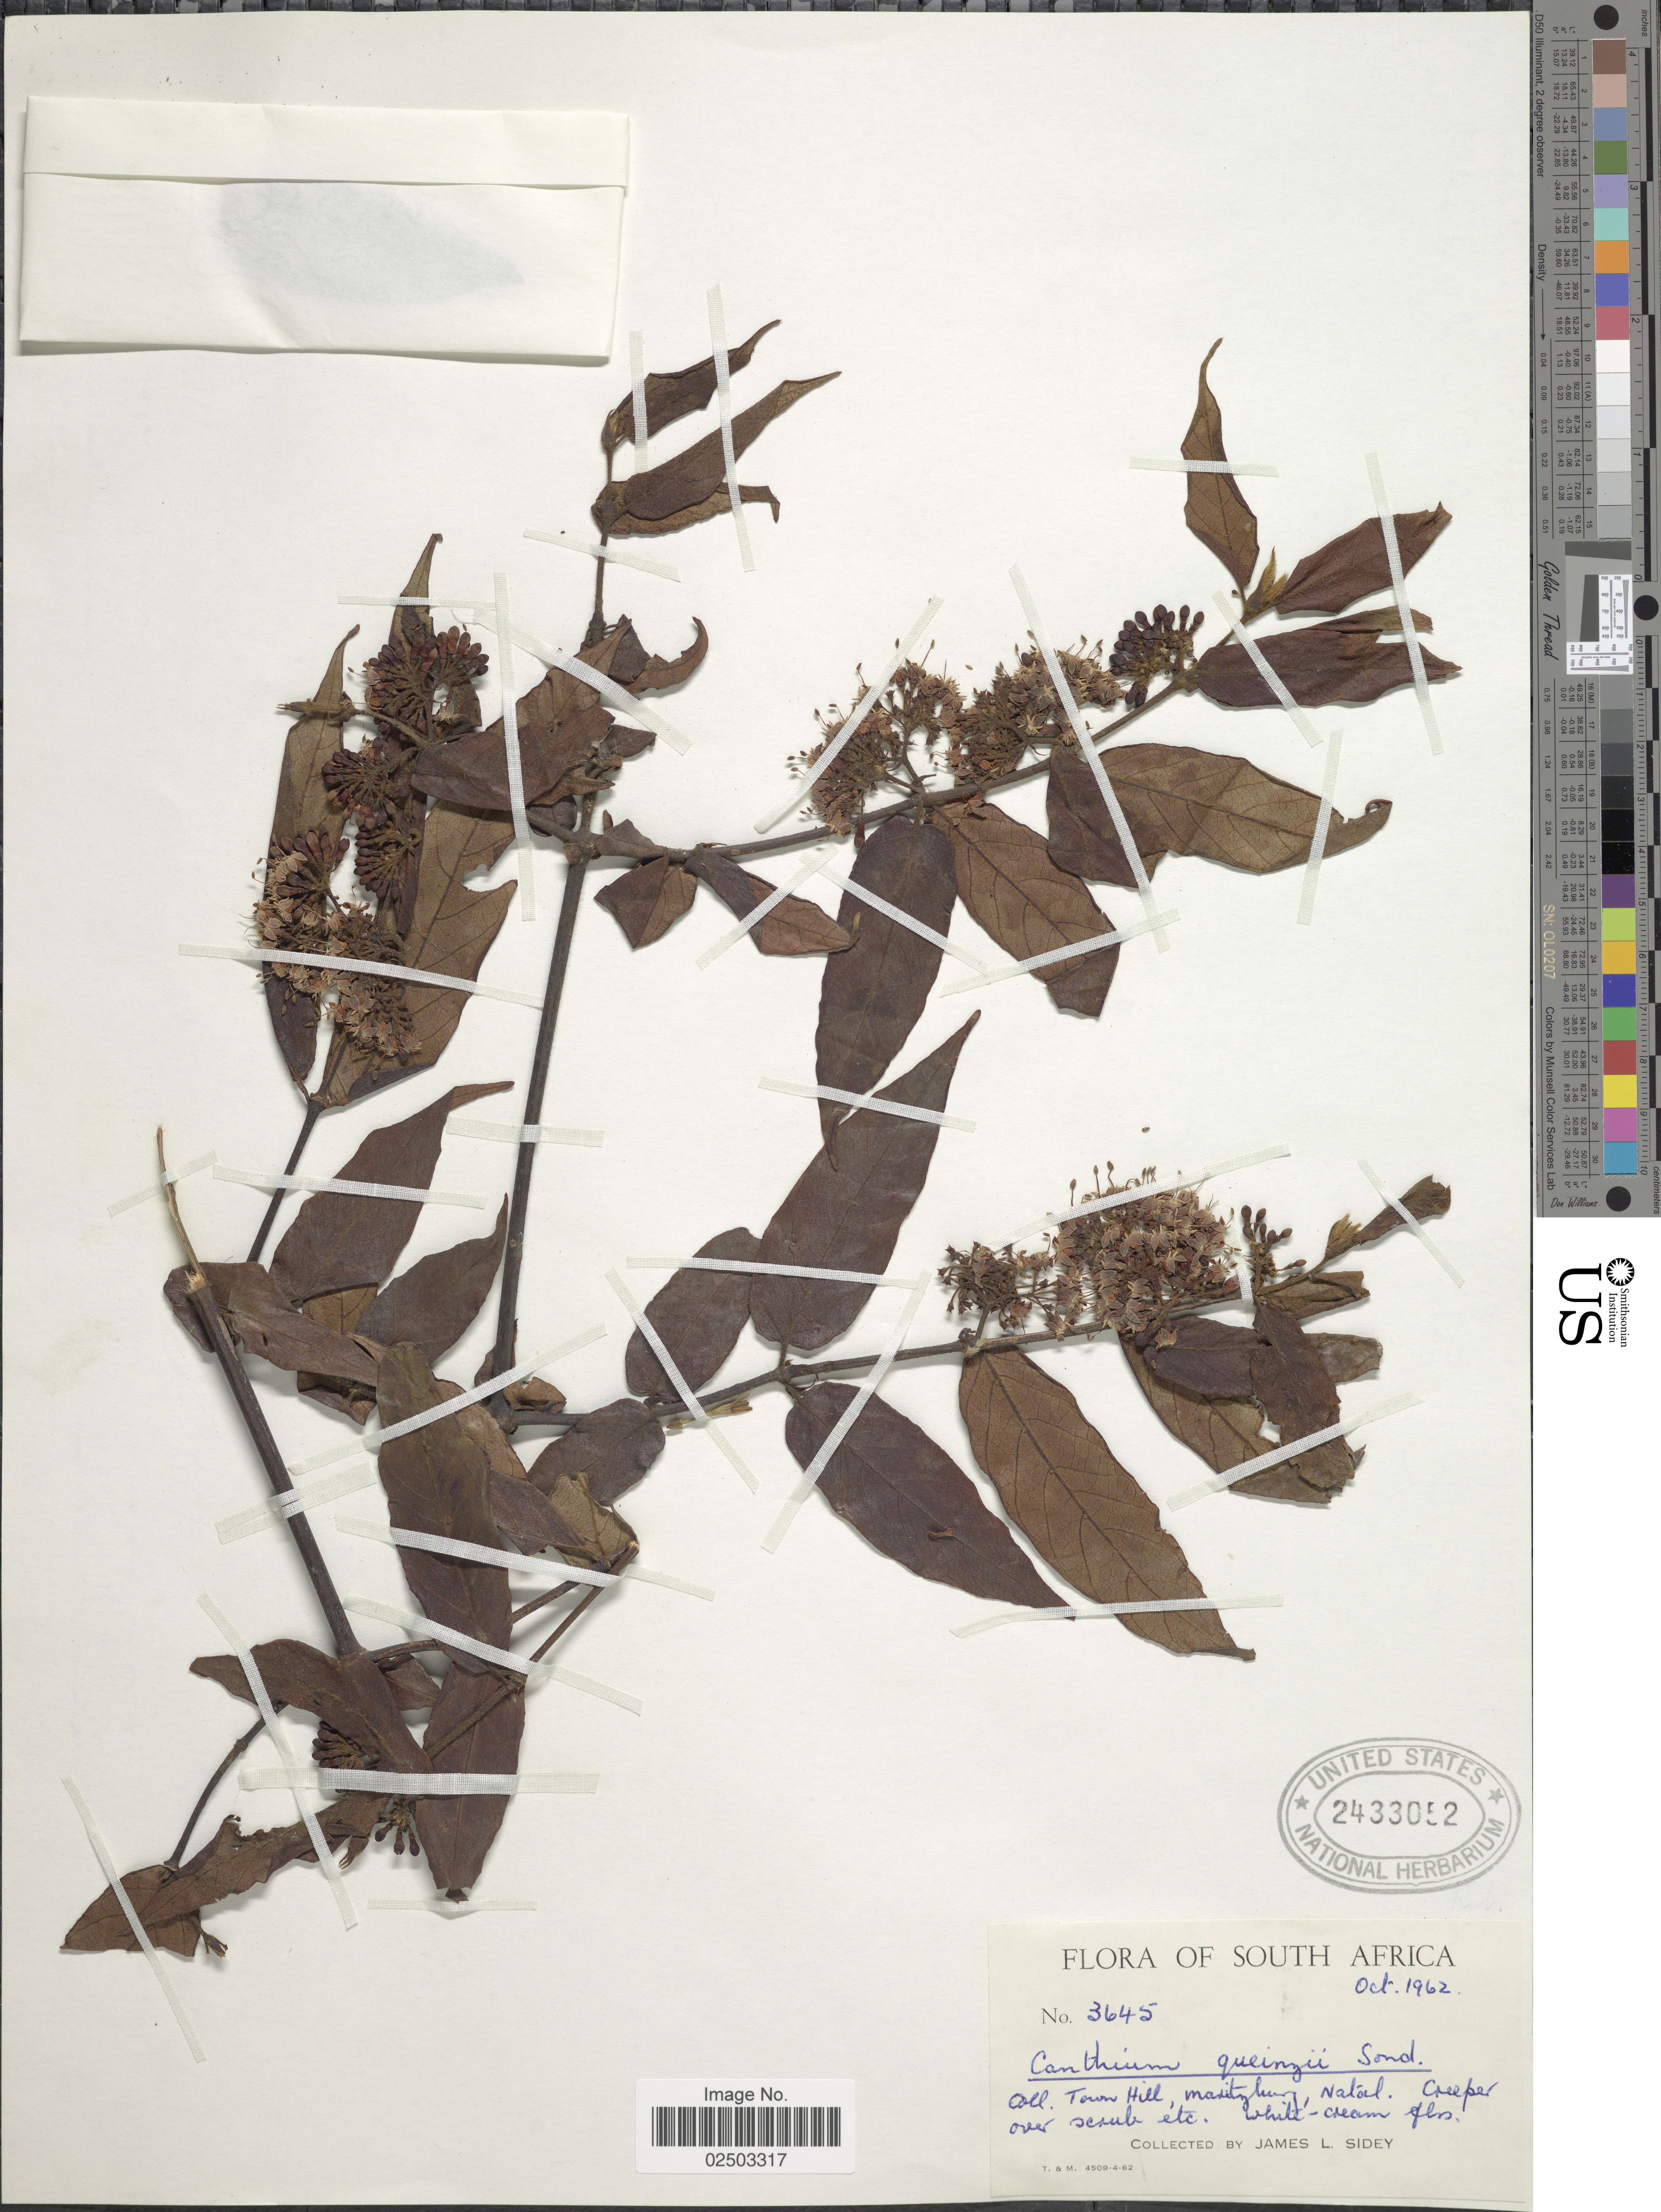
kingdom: Plantae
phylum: Tracheophyta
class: Magnoliopsida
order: Gentianales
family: Rubiaceae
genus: Canthium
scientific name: Canthium gueinzii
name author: Sond.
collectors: J. L. Sidey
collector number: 3645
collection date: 1962-10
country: South Africa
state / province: KwaZulu-Natal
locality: Town Hill, Maritzburg, Natal.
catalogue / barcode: US 2433052